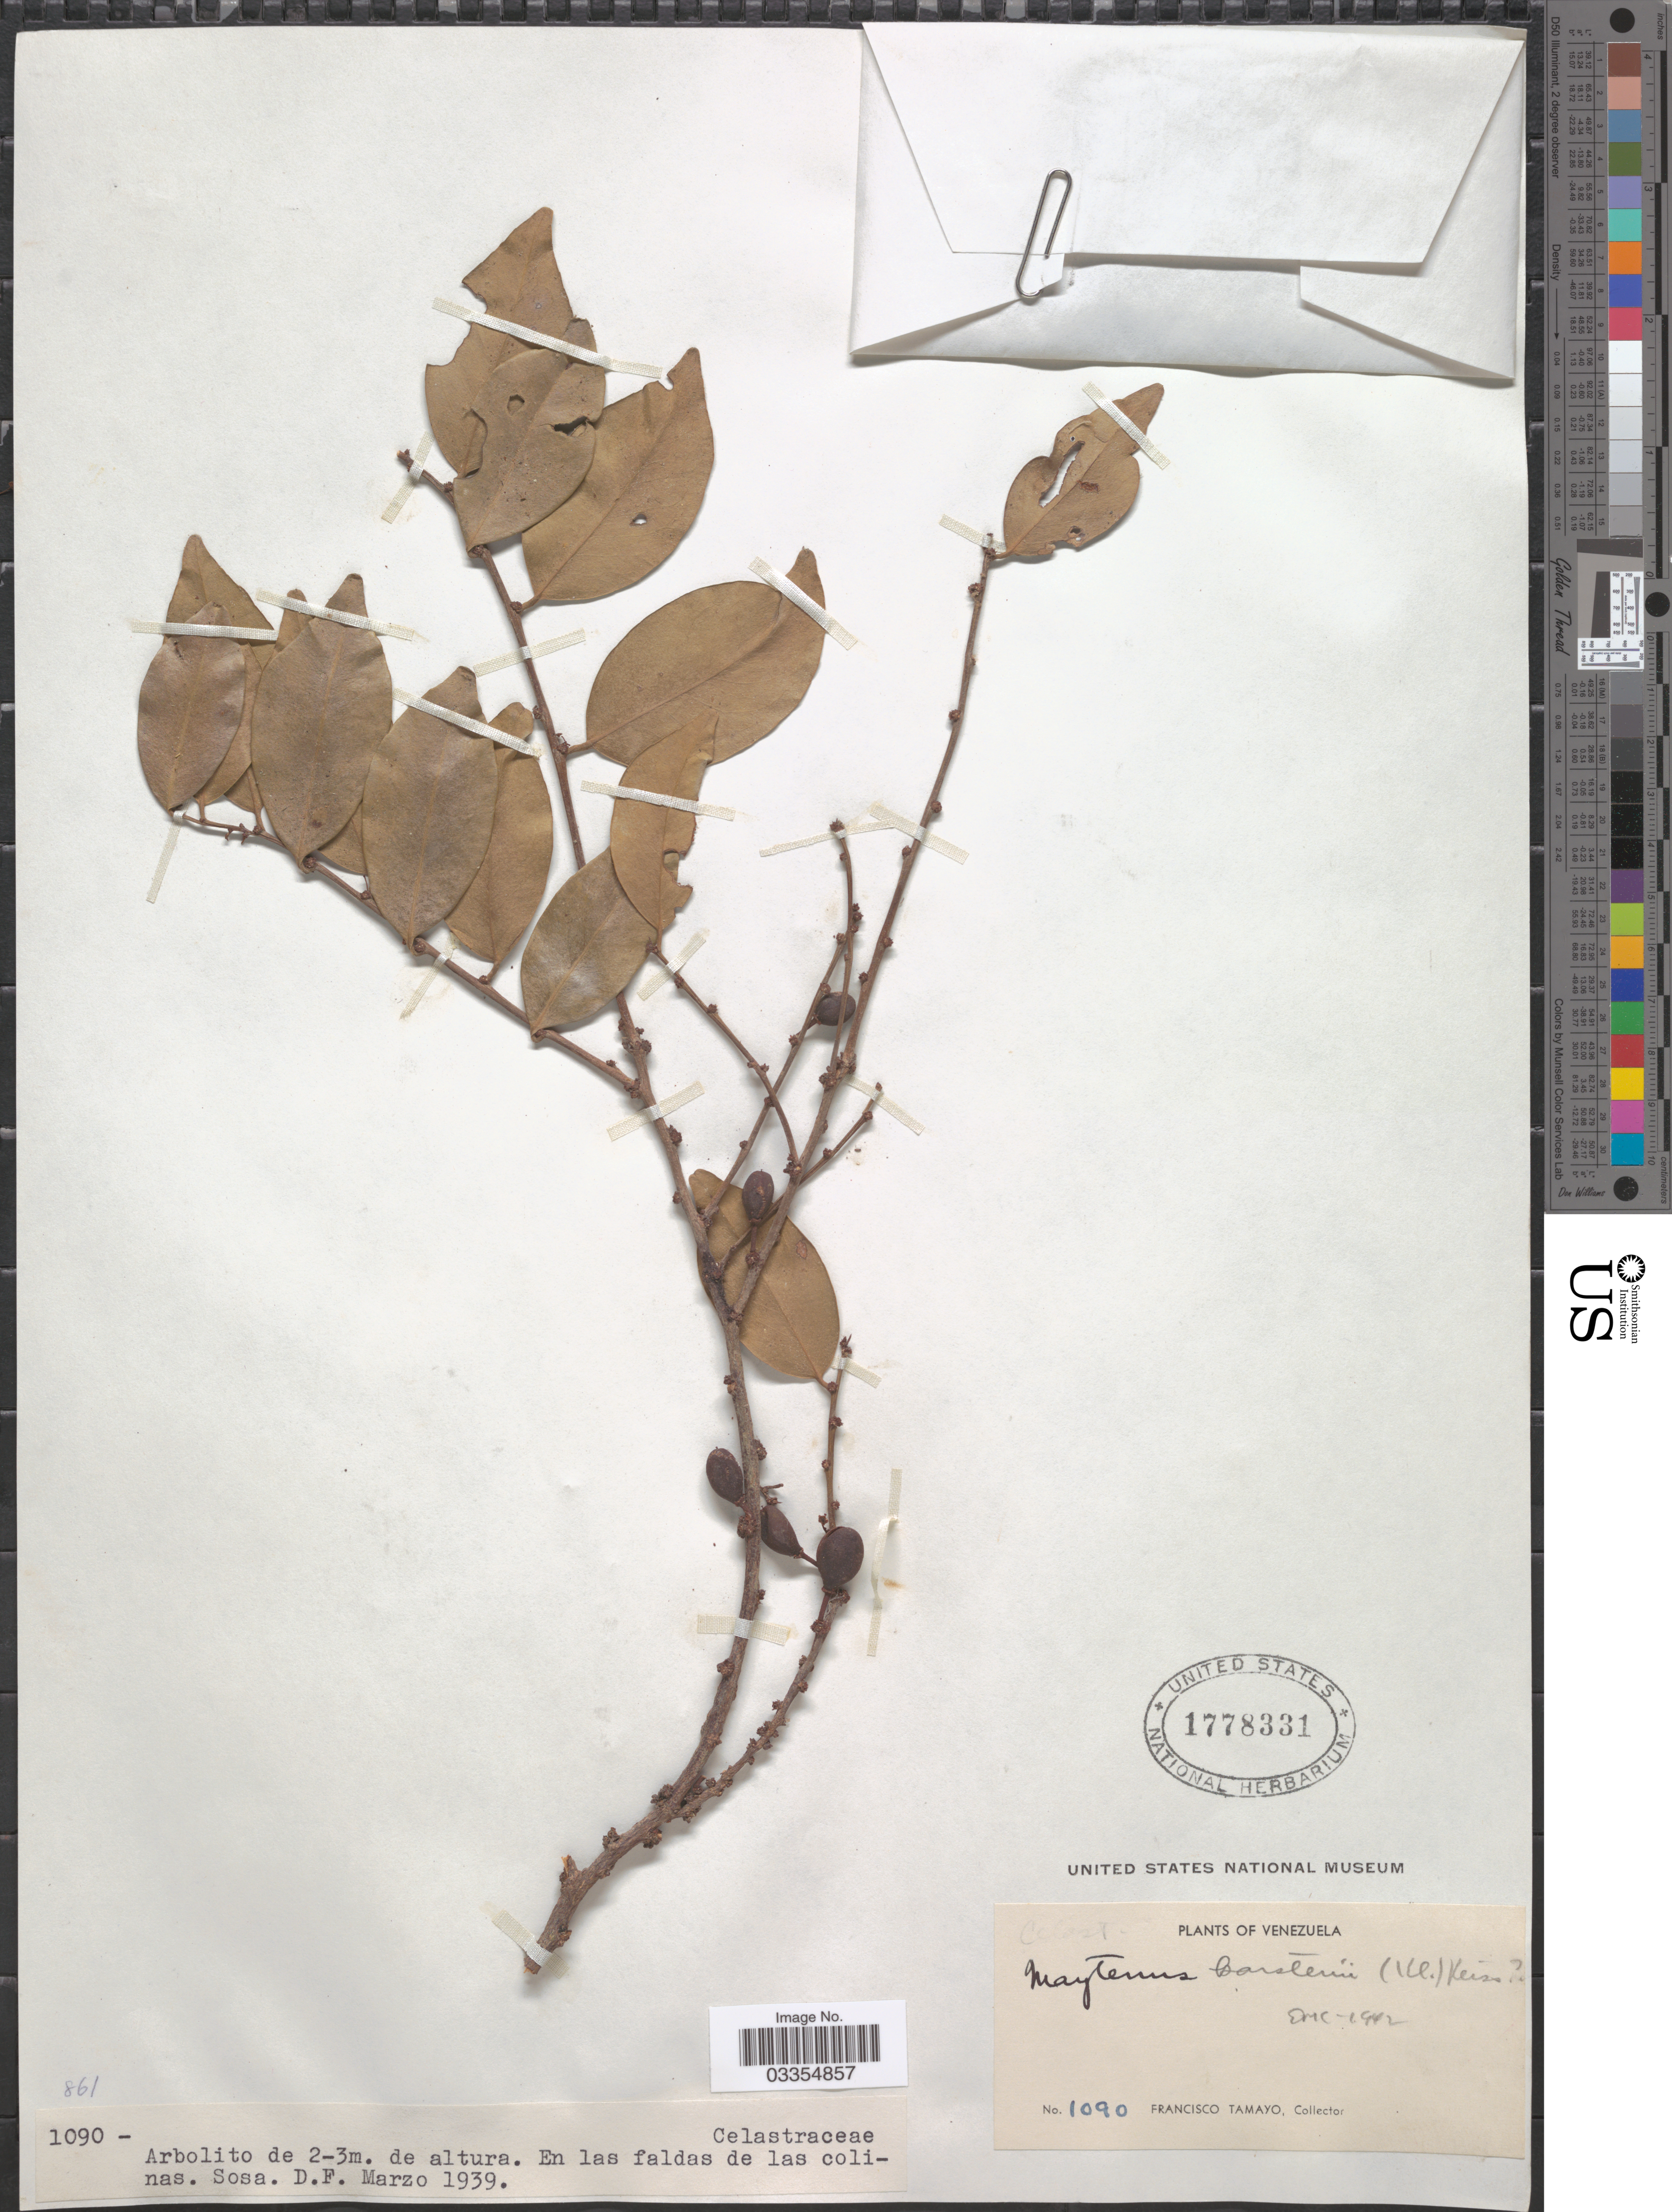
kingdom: Plantae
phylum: Tracheophyta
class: Magnoliopsida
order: Celastrales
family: Celastraceae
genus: Maytenus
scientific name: Maytenus longipes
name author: Briq.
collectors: F. Tamayo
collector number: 1090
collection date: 1939-03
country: Venezuela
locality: En las faldas de las colinas. Sosa. D.F.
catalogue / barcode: US 1778331